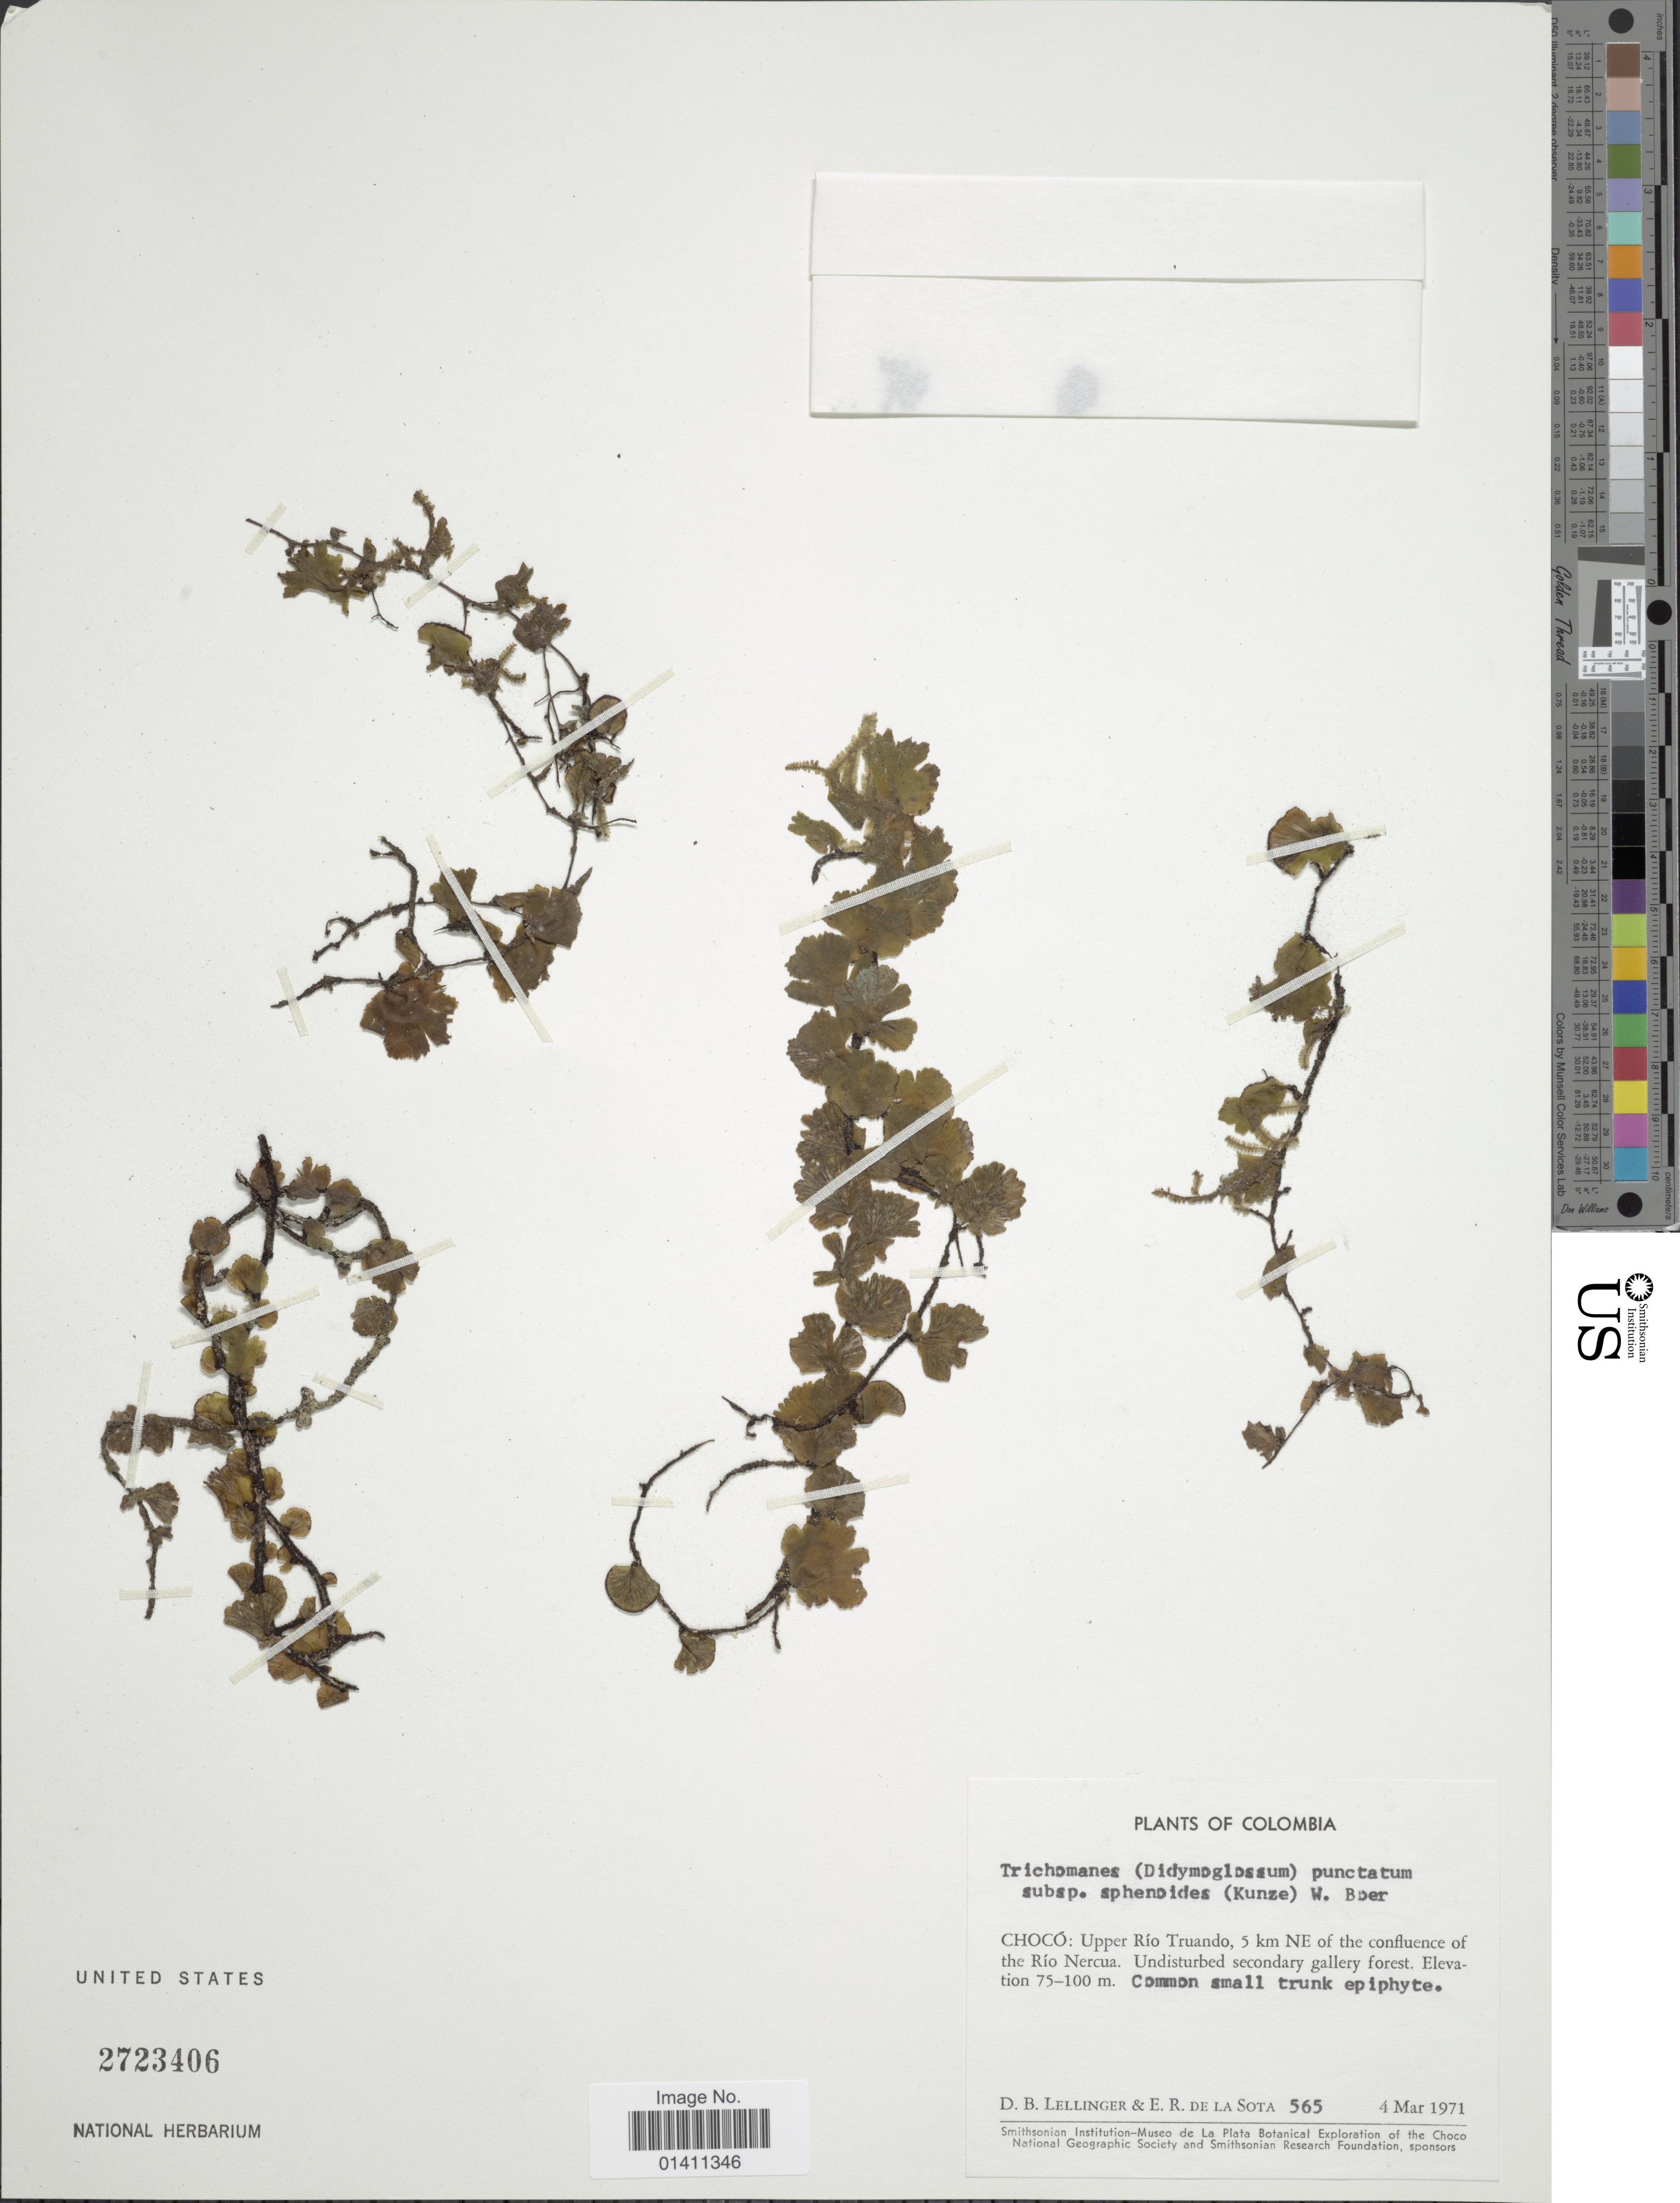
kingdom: Plantae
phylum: Tracheophyta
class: Polypodiopsida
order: Hymenophyllales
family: Hymenophyllaceae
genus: Didymoglossum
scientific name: Didymoglossum punctatum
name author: (Poir.) Desv.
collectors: D. B. Lellinger & E. R. de la Sota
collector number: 565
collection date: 1971-03-04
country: Colombia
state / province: Chocó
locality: Upper Rio Truando, 5 km NE of the confluence of the Rio Nercua.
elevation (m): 75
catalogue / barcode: US 2723406